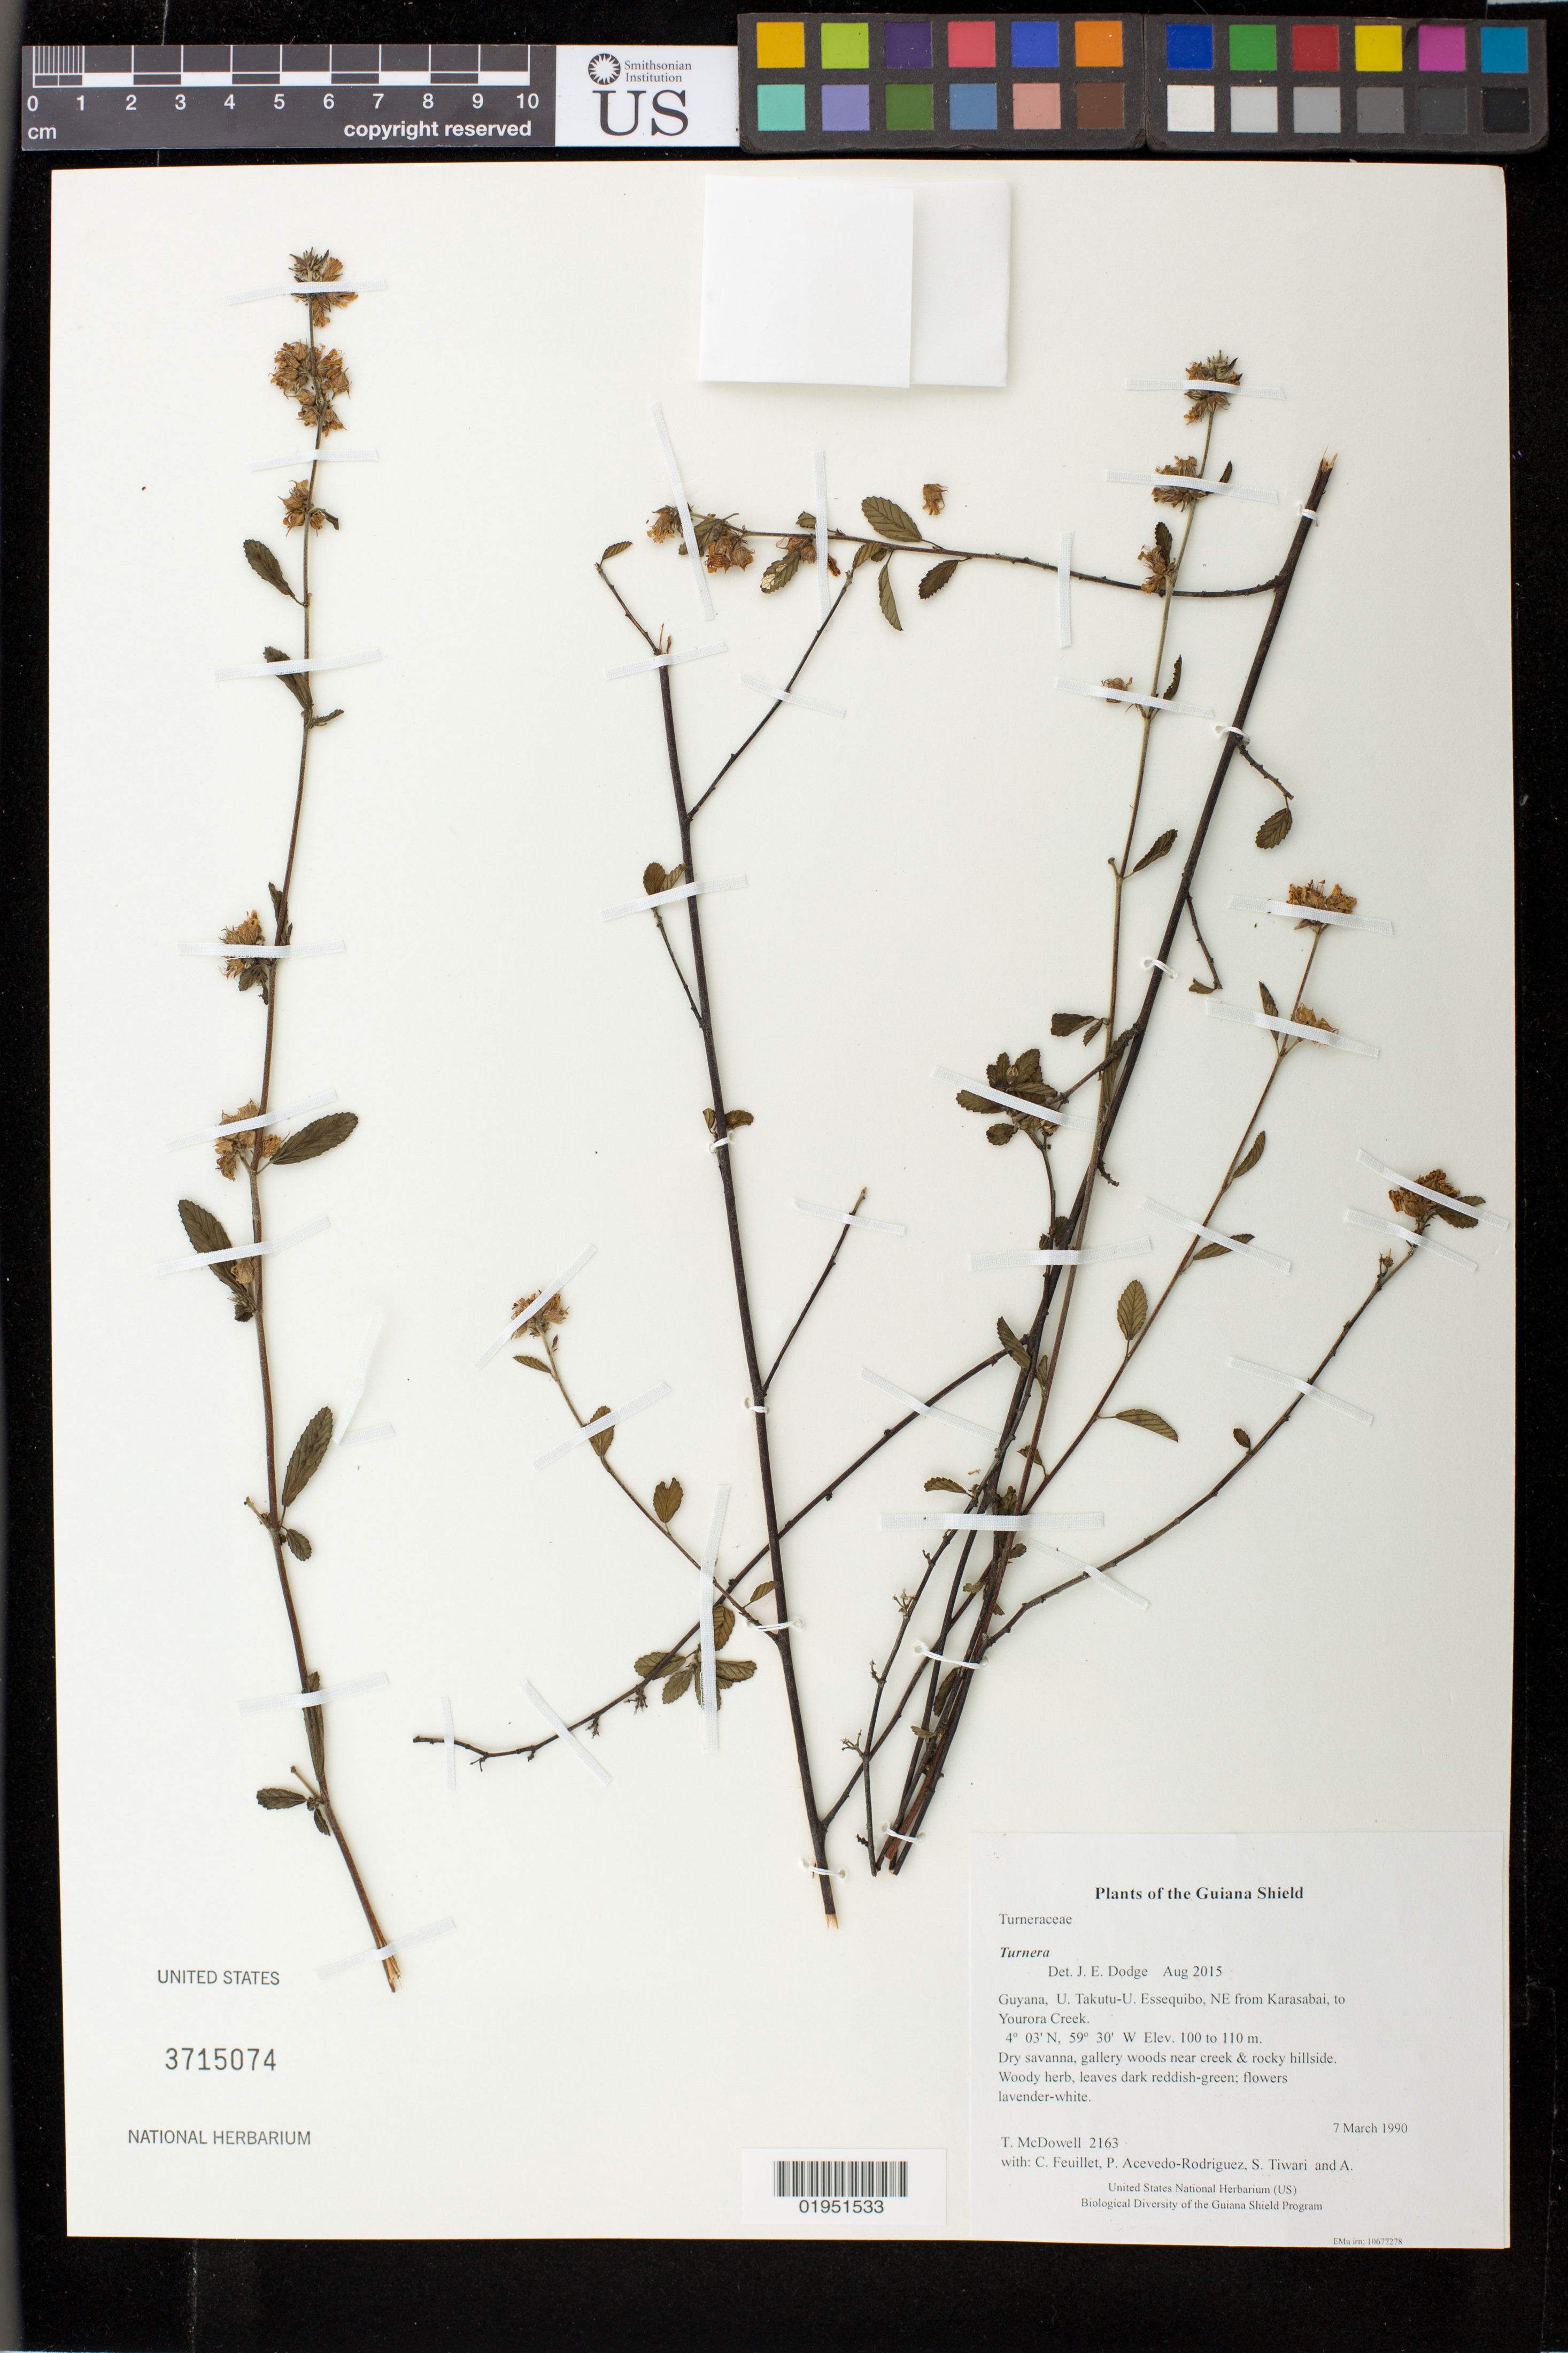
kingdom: Plantae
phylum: Tracheophyta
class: Magnoliopsida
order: Malpighiales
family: Turneraceae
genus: Turnera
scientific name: Turnera sp.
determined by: Dodge, J. E.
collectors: T. McDowell, C. Feuillet, P. Acevedo-Rodr., S. Tiwari & A. Raphael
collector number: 2163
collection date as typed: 7 March 1990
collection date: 1990-03-07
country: Guyana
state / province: U. Takutu-U. Essequibo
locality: NE from Karasabai, to Yourora Creek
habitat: Dry savanna, gallery woods near creek & rocky hillside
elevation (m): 100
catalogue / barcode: US 3715074